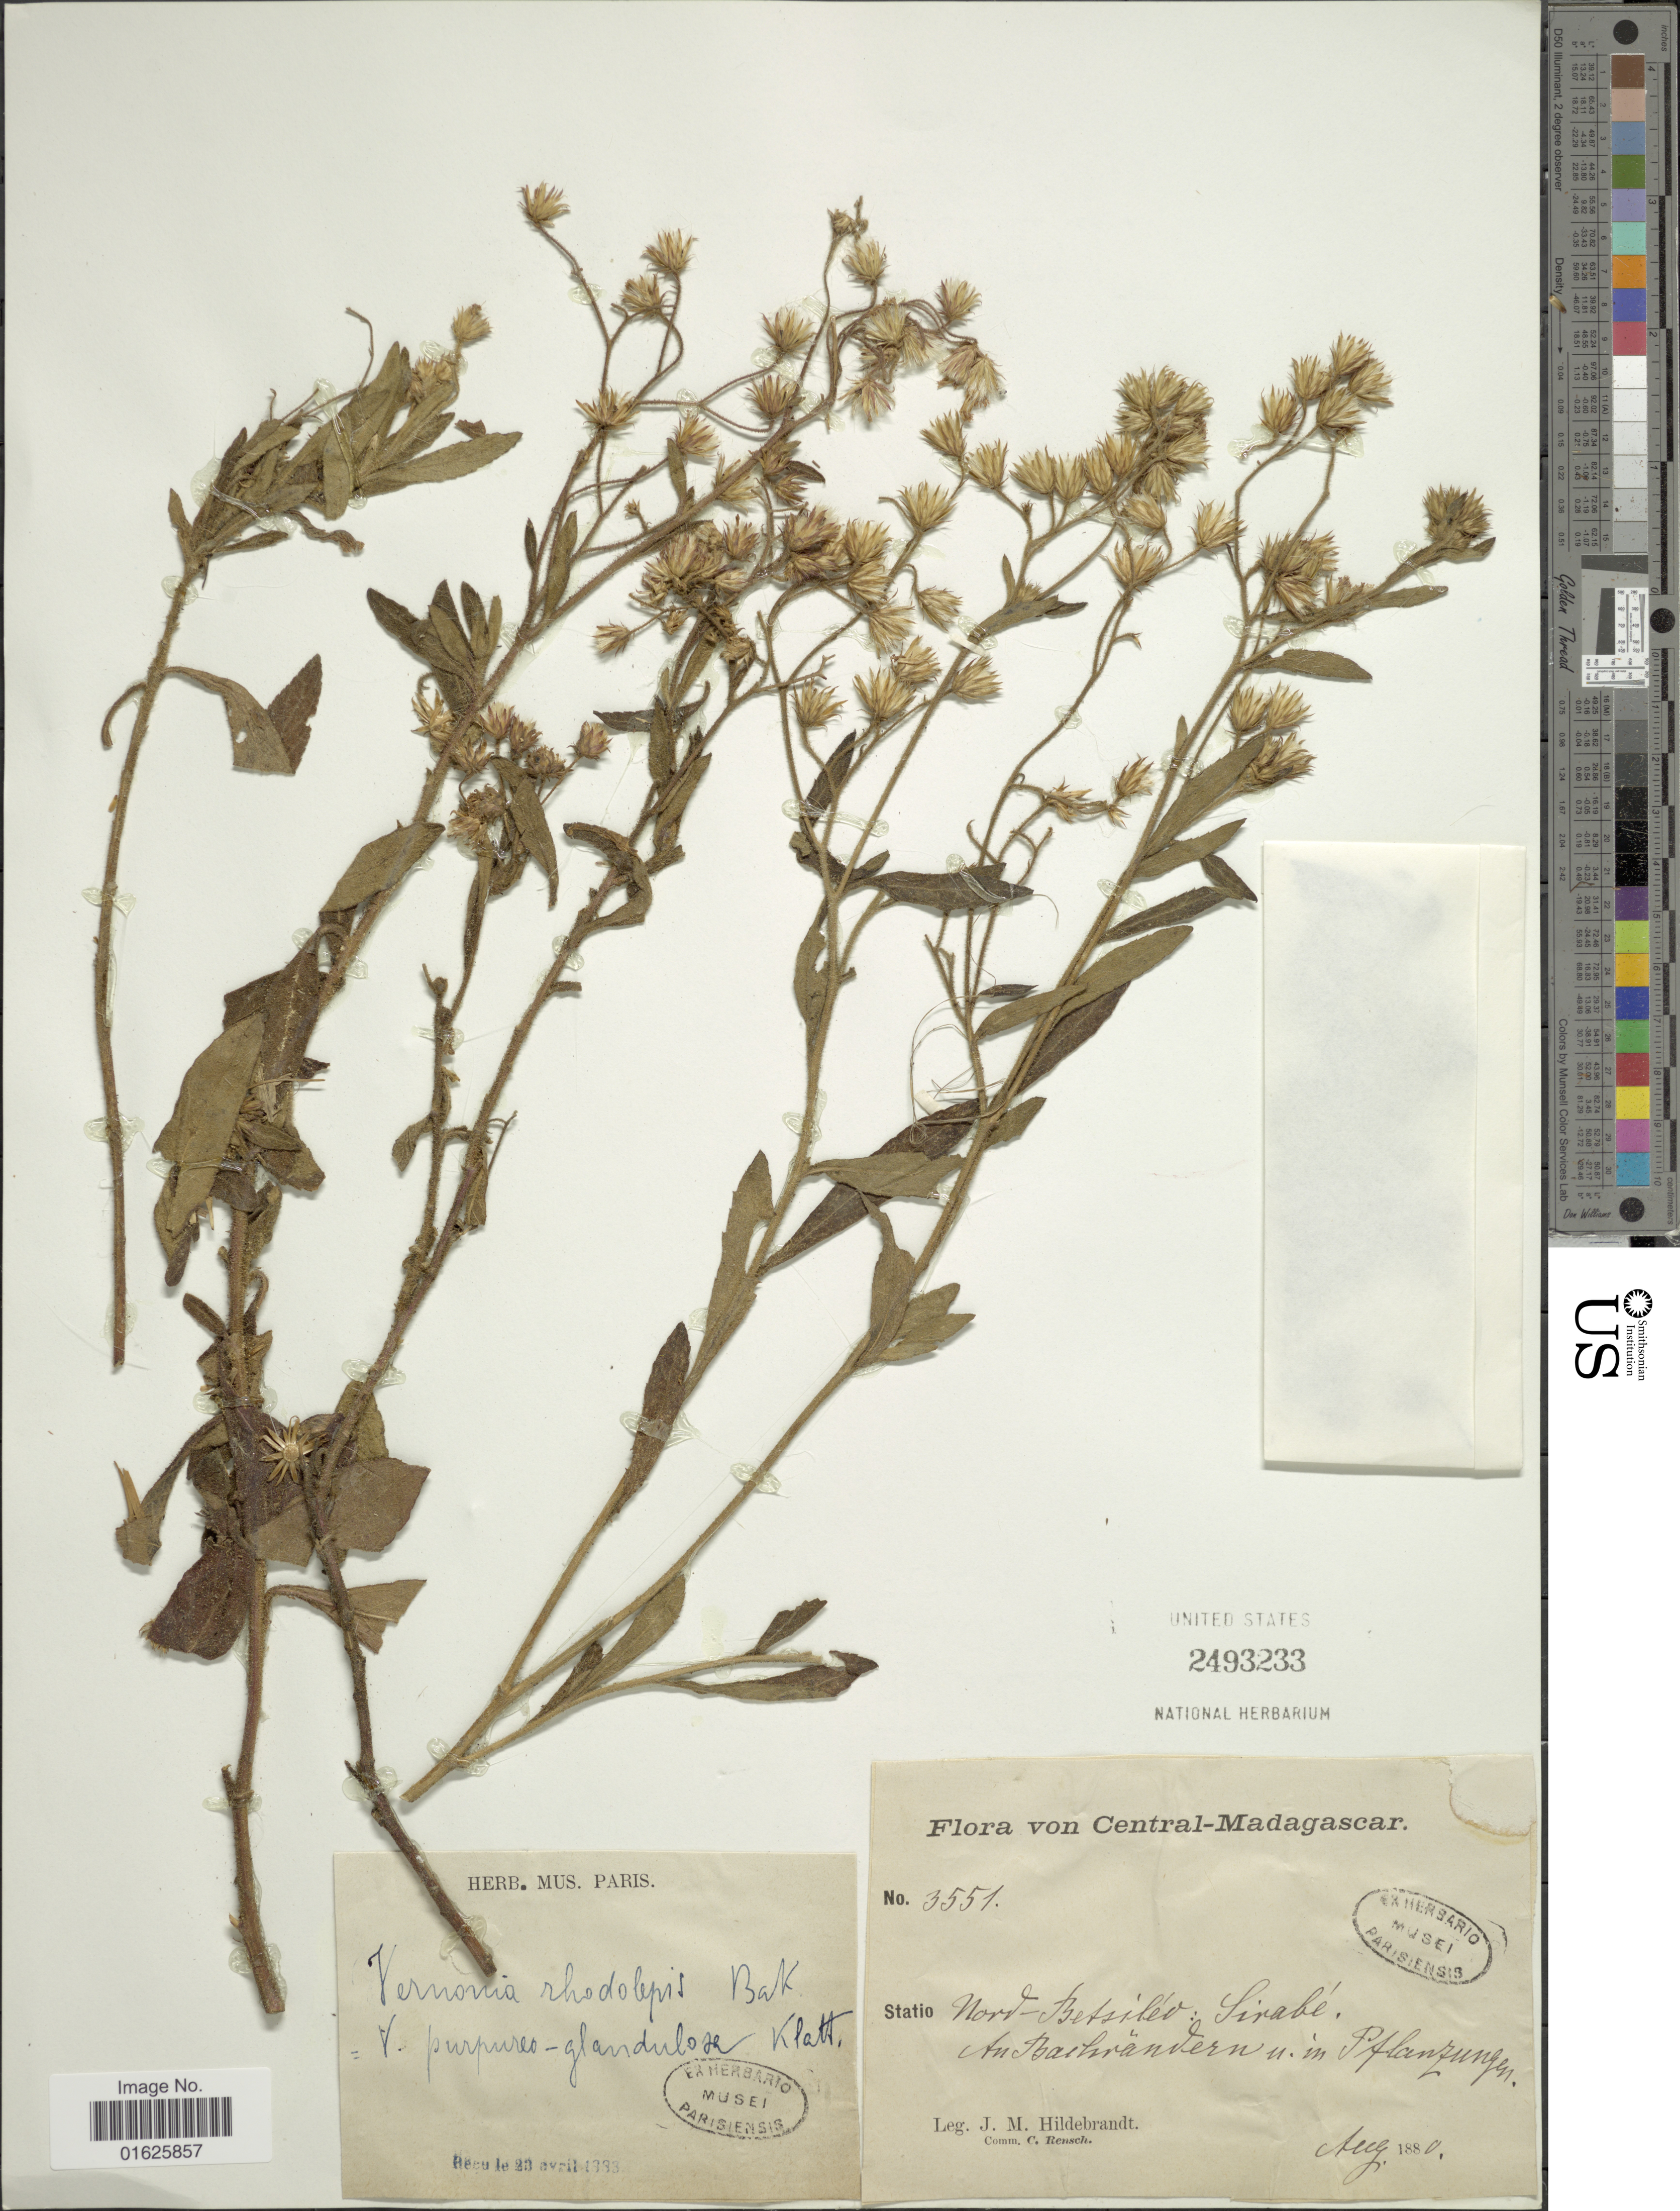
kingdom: Plantae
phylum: Tracheophyta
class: Magnoliopsida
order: Asterales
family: Asteraceae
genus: Bechium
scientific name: Bechium rhodolepis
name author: (Baker) H. Rob.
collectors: J. Hildebrandt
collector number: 3551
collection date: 1880-08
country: Madagascar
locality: Central-Madagascar, Nord-Betsileo: Sirabé, An An Bachrändern n.m. Pflanzungen.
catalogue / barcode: US 2493233